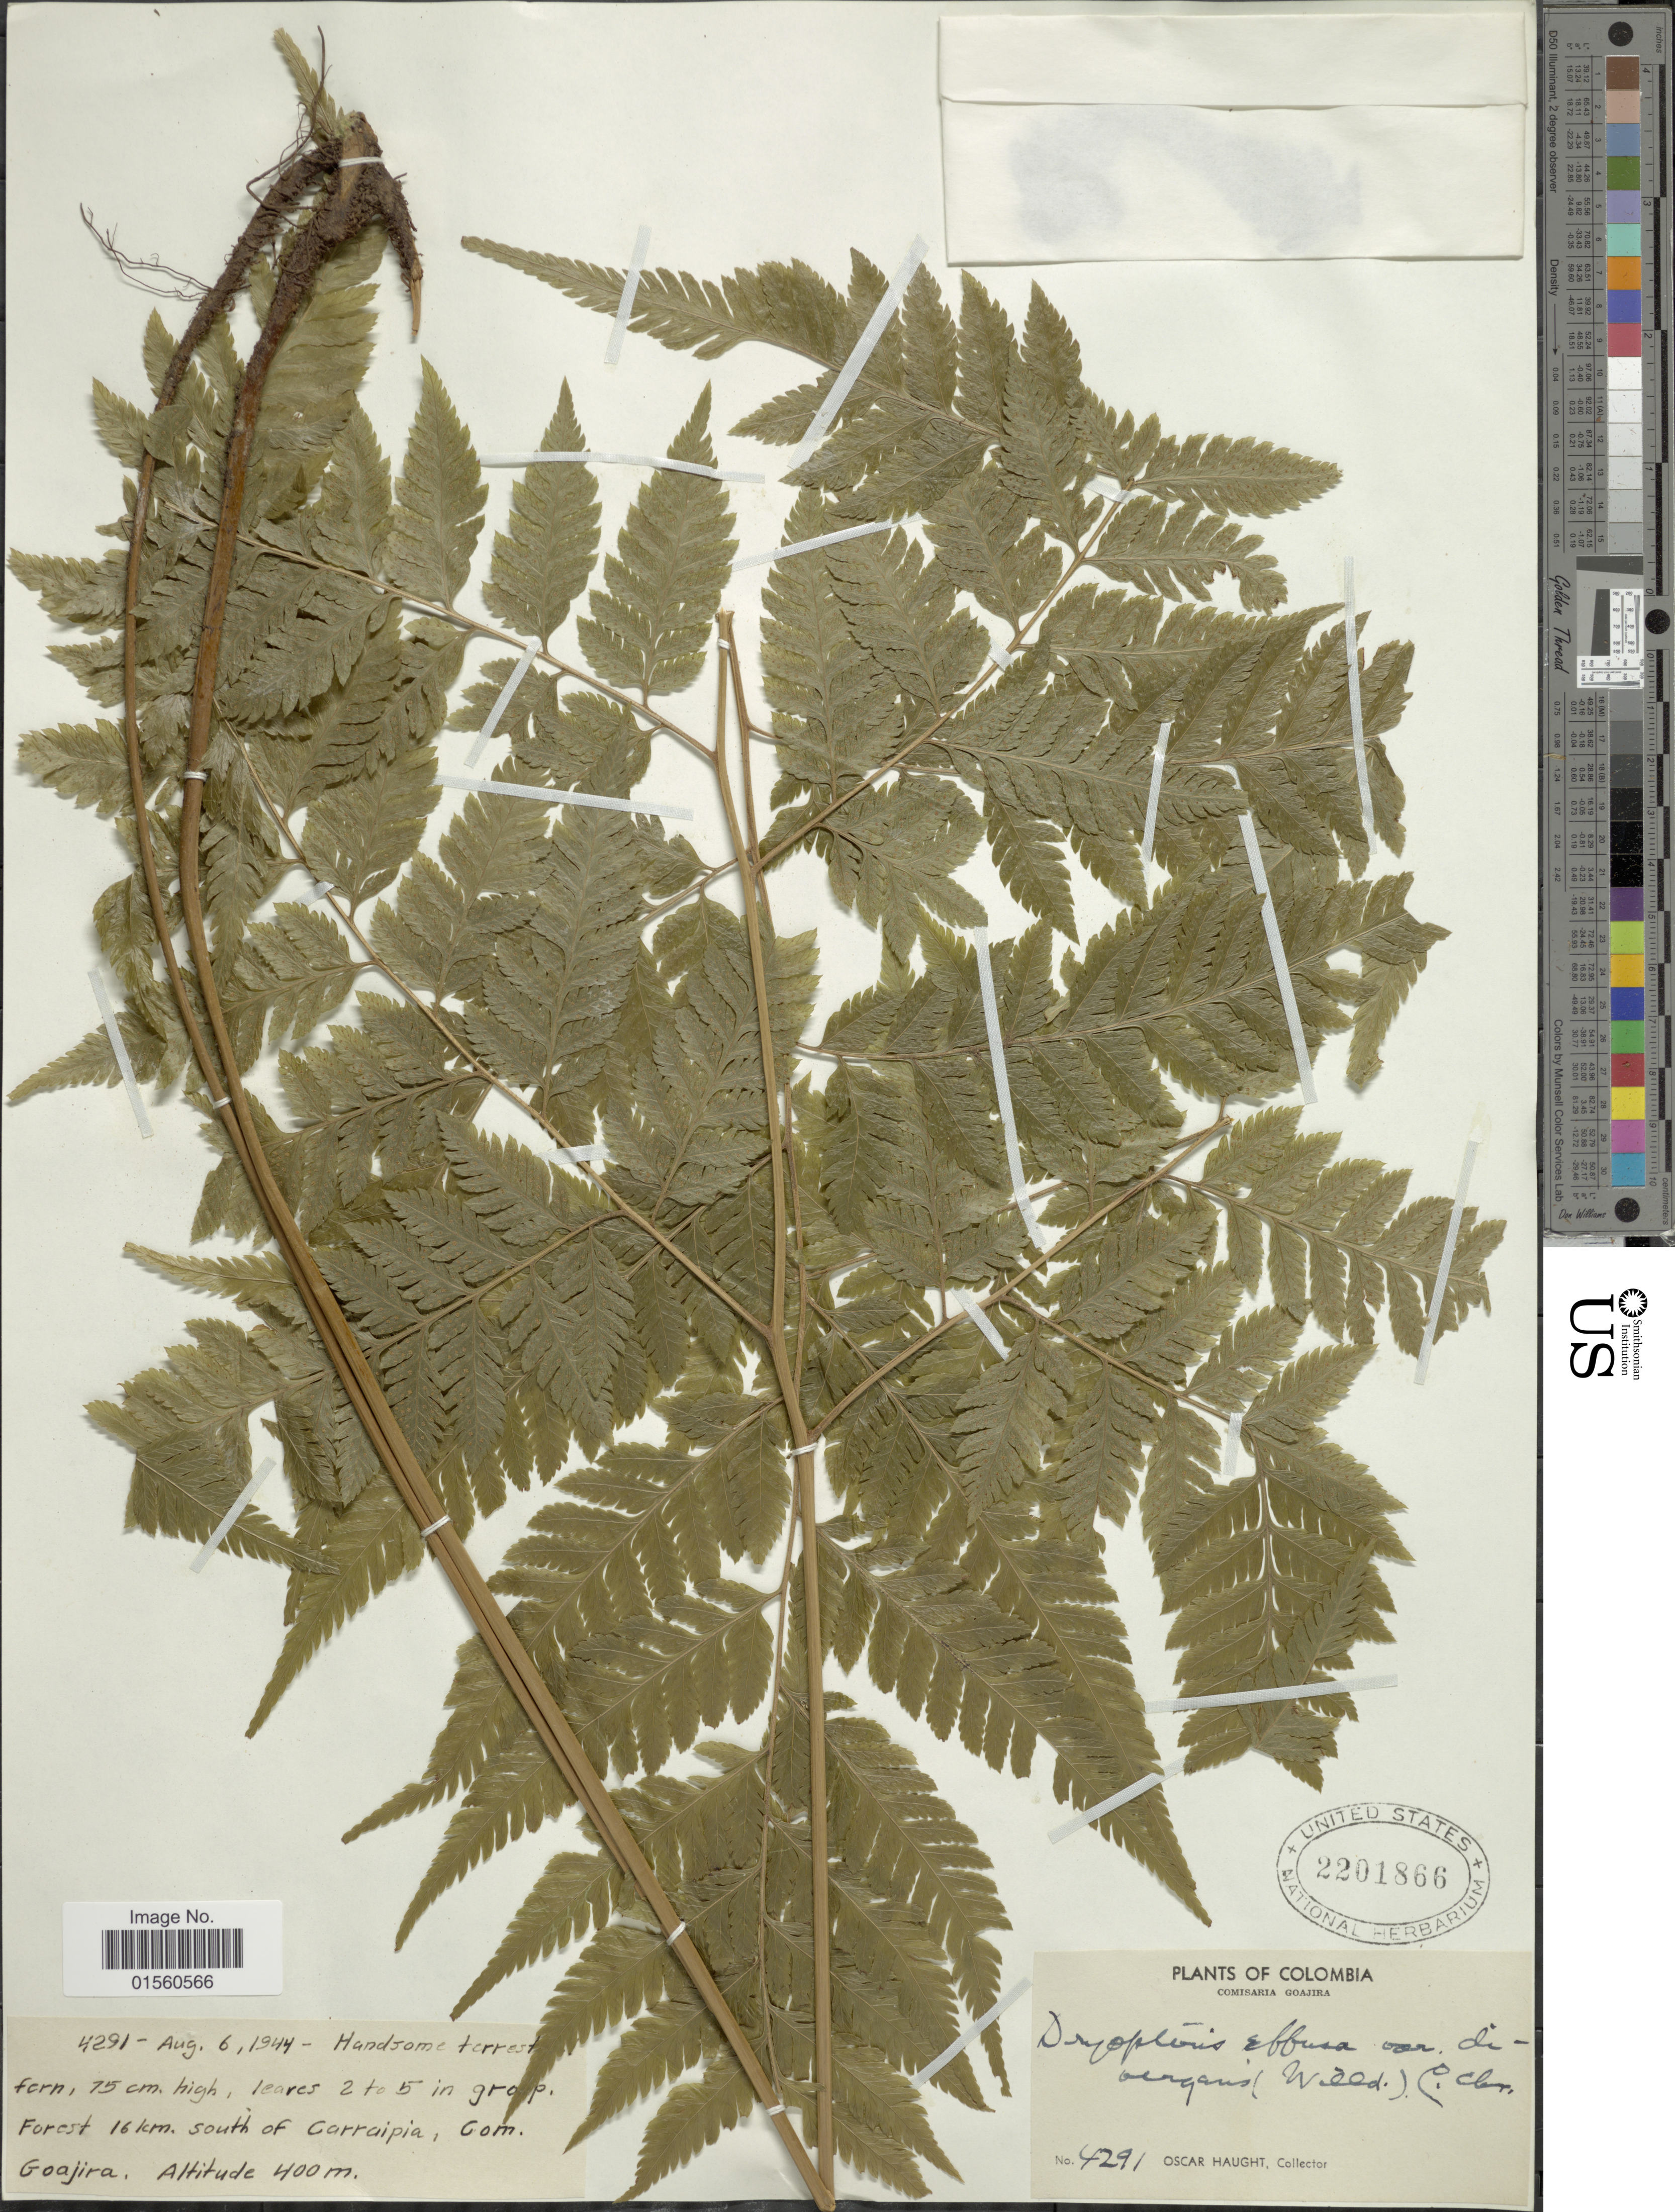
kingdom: Plantae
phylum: Tracheophyta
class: Polypodiopsida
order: Polypodiales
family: Dryopteridaceae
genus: Parapolystichum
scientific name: Parapolystichum effusum var. effusum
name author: (Sw.) Ching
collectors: O. Haught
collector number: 4291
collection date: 1944-08-06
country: Colombia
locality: Comisaria Goajira, Forest 16 km south of Carraipia, Com. Goajira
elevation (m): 400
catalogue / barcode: US 2201866